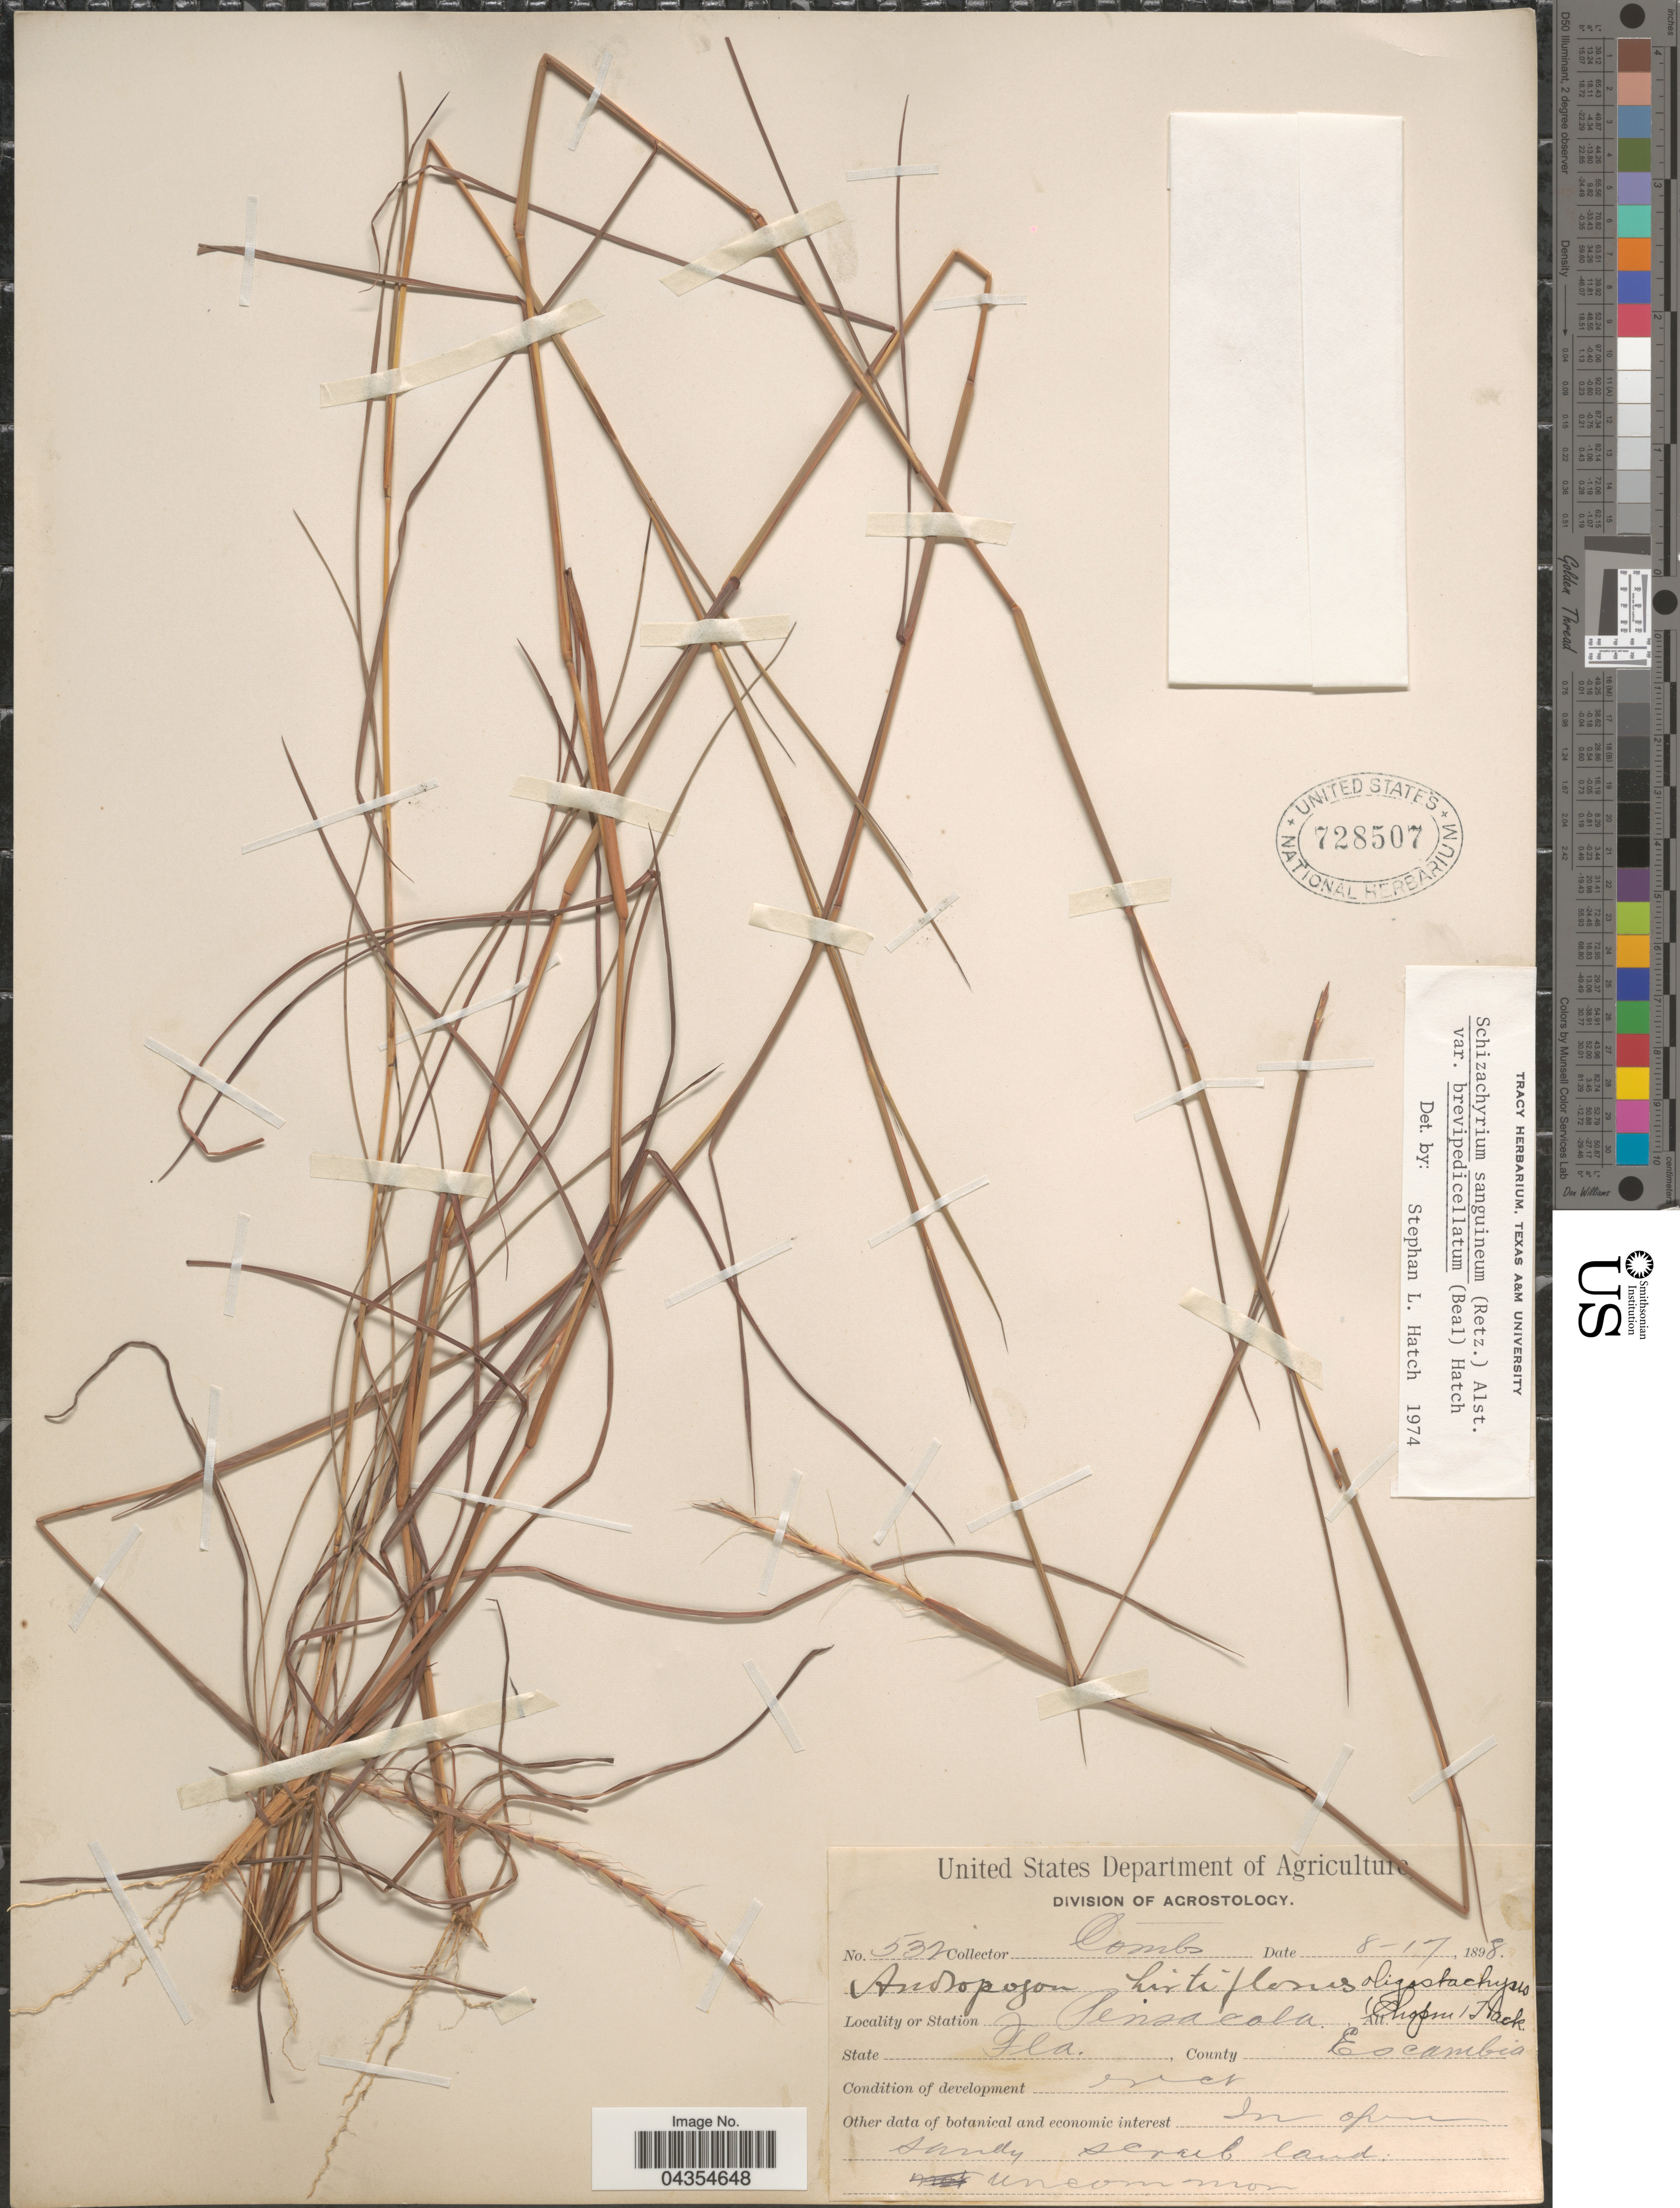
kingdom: Plantae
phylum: Tracheophyta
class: Liliopsida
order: Poales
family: Poaceae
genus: Schizachyrium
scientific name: Schizachyrium sanguineum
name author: (Retz.) Alston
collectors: -. Combs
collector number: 532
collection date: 1898-08-17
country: United States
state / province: Florida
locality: Pensacola. County Escambia.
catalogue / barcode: US 728507